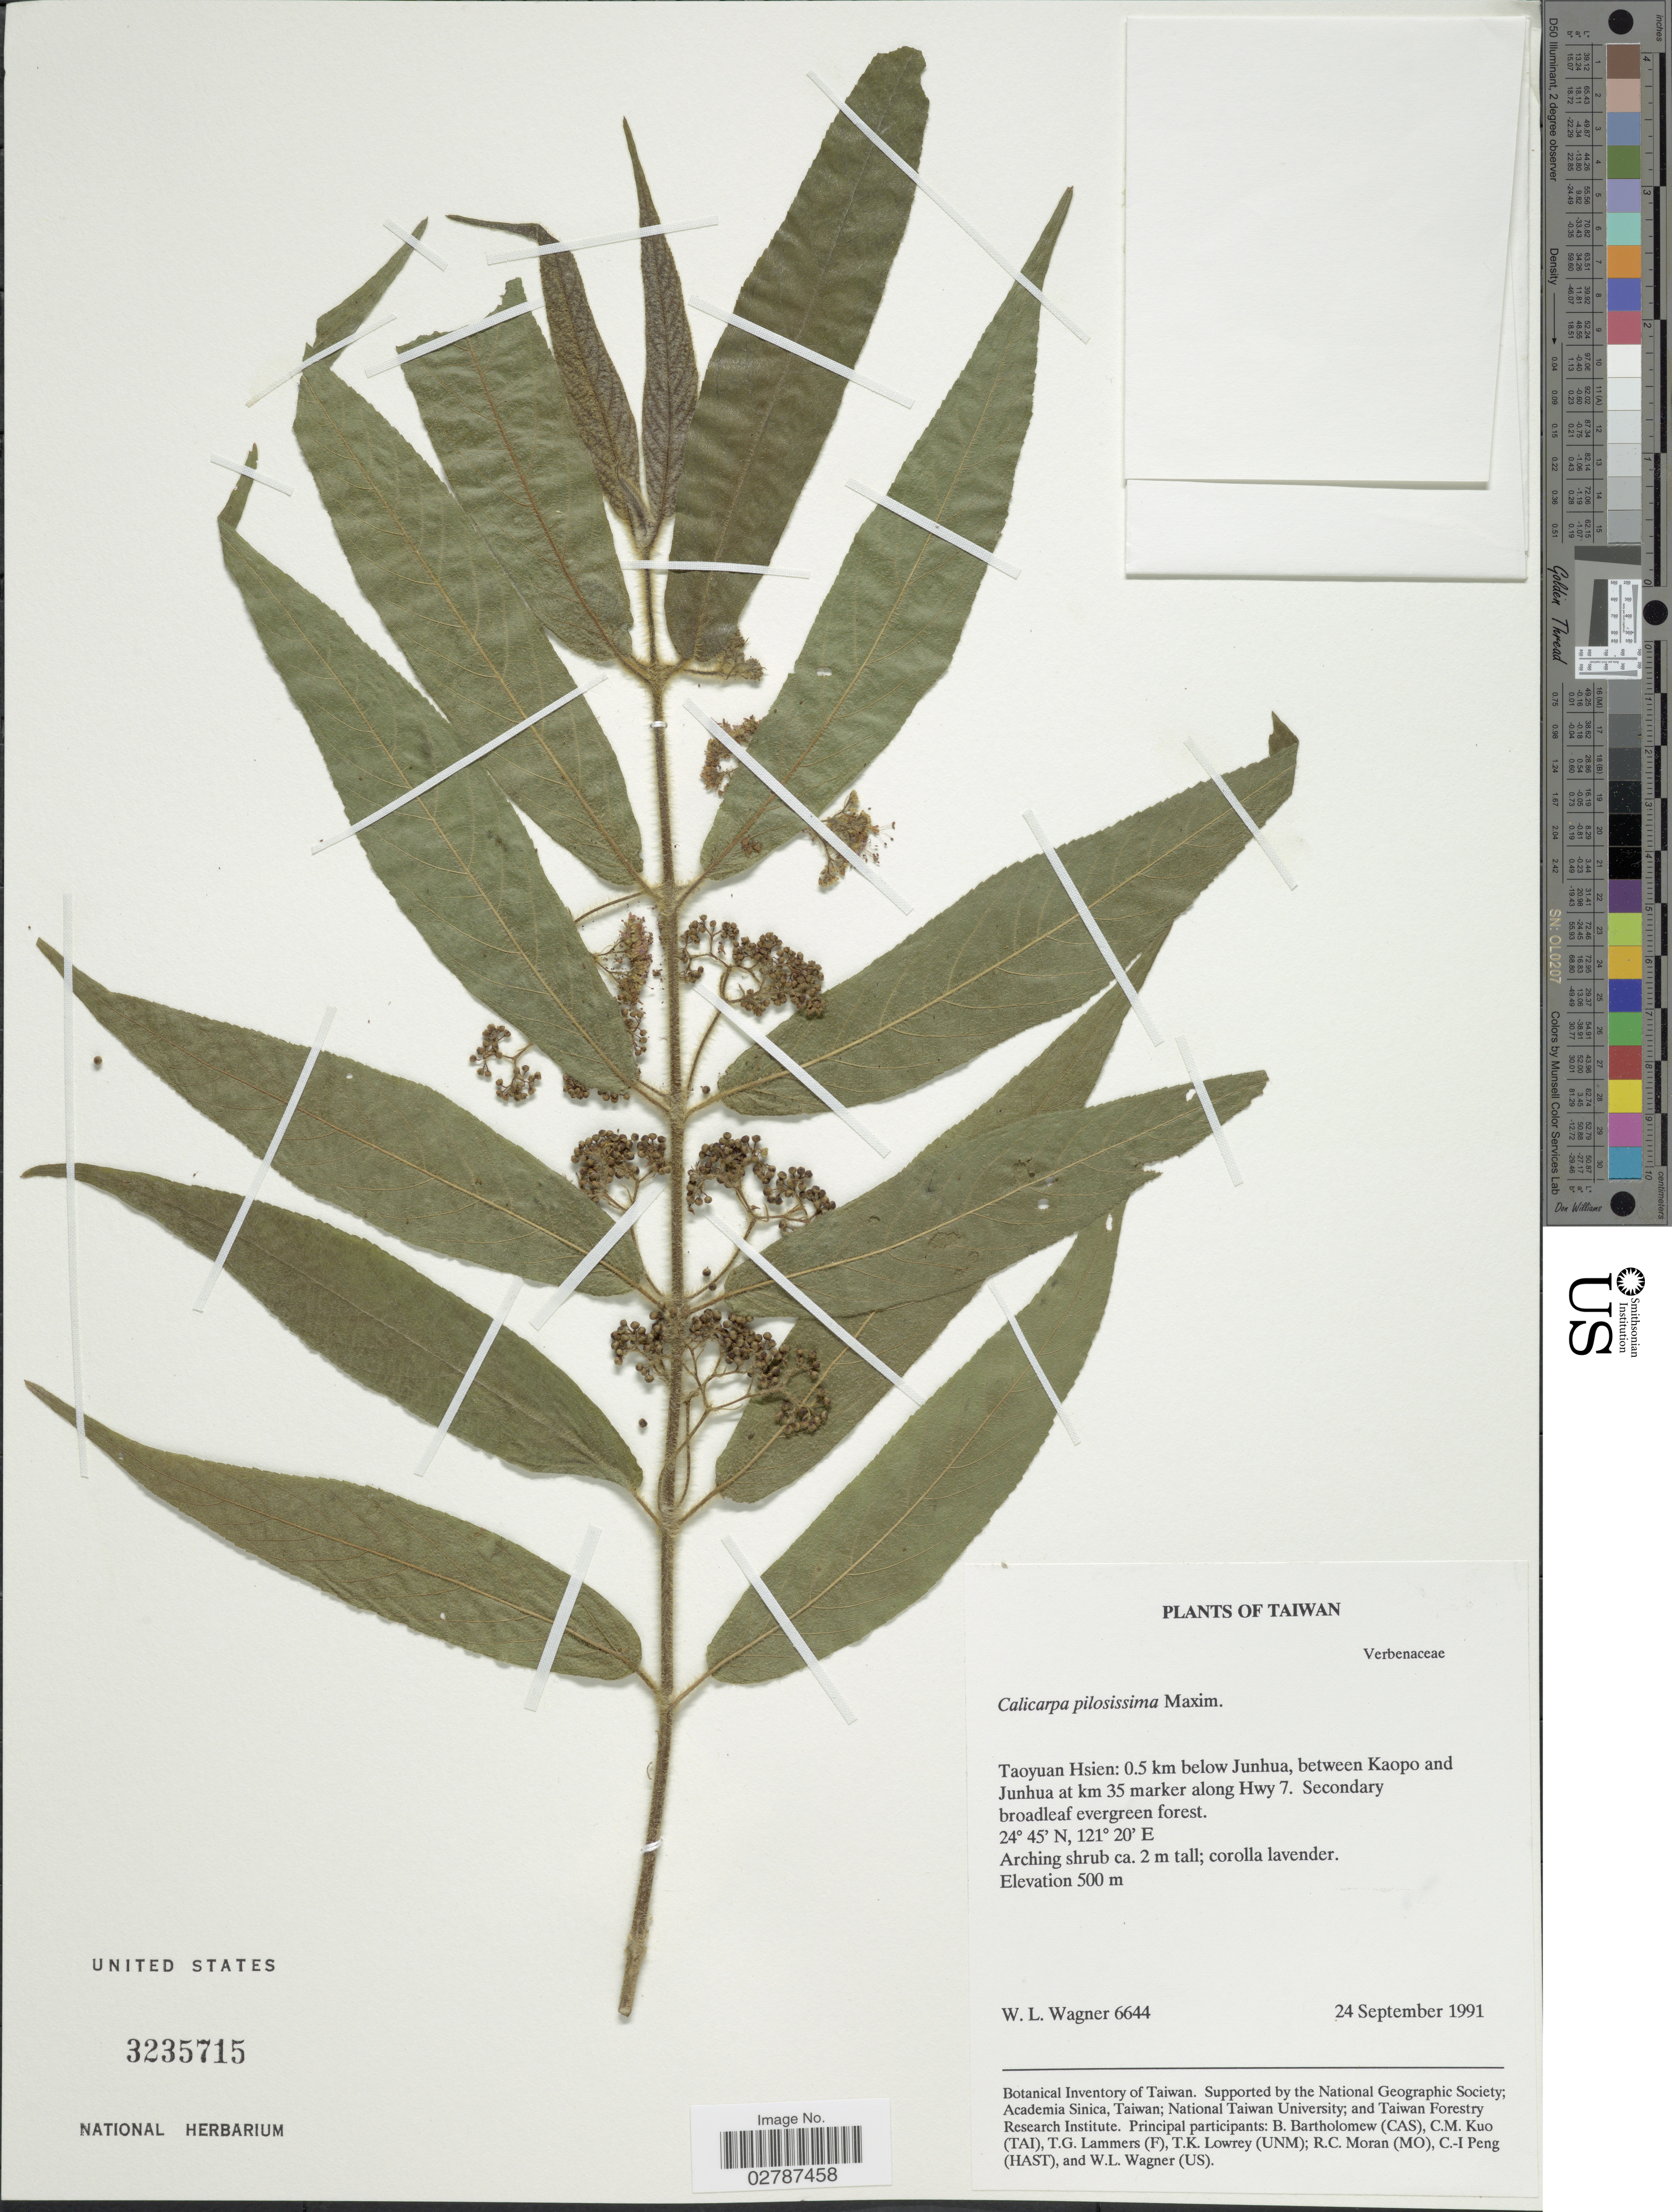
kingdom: Plantae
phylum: Tracheophyta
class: Magnoliopsida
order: Lamiales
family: Lamiaceae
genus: Callicarpa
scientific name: Callicarpa pilosissima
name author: Maxim.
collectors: W. L. Wagner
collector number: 6644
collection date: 1991-09-24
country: Taiwan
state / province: Taoyuan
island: Taiwan [Formosa]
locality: Taoyuan Hsien: 0.5 km below Junhua, between Kaopo and Junhua at km 35 marker along Hwy 7.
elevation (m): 500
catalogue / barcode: US 3235715